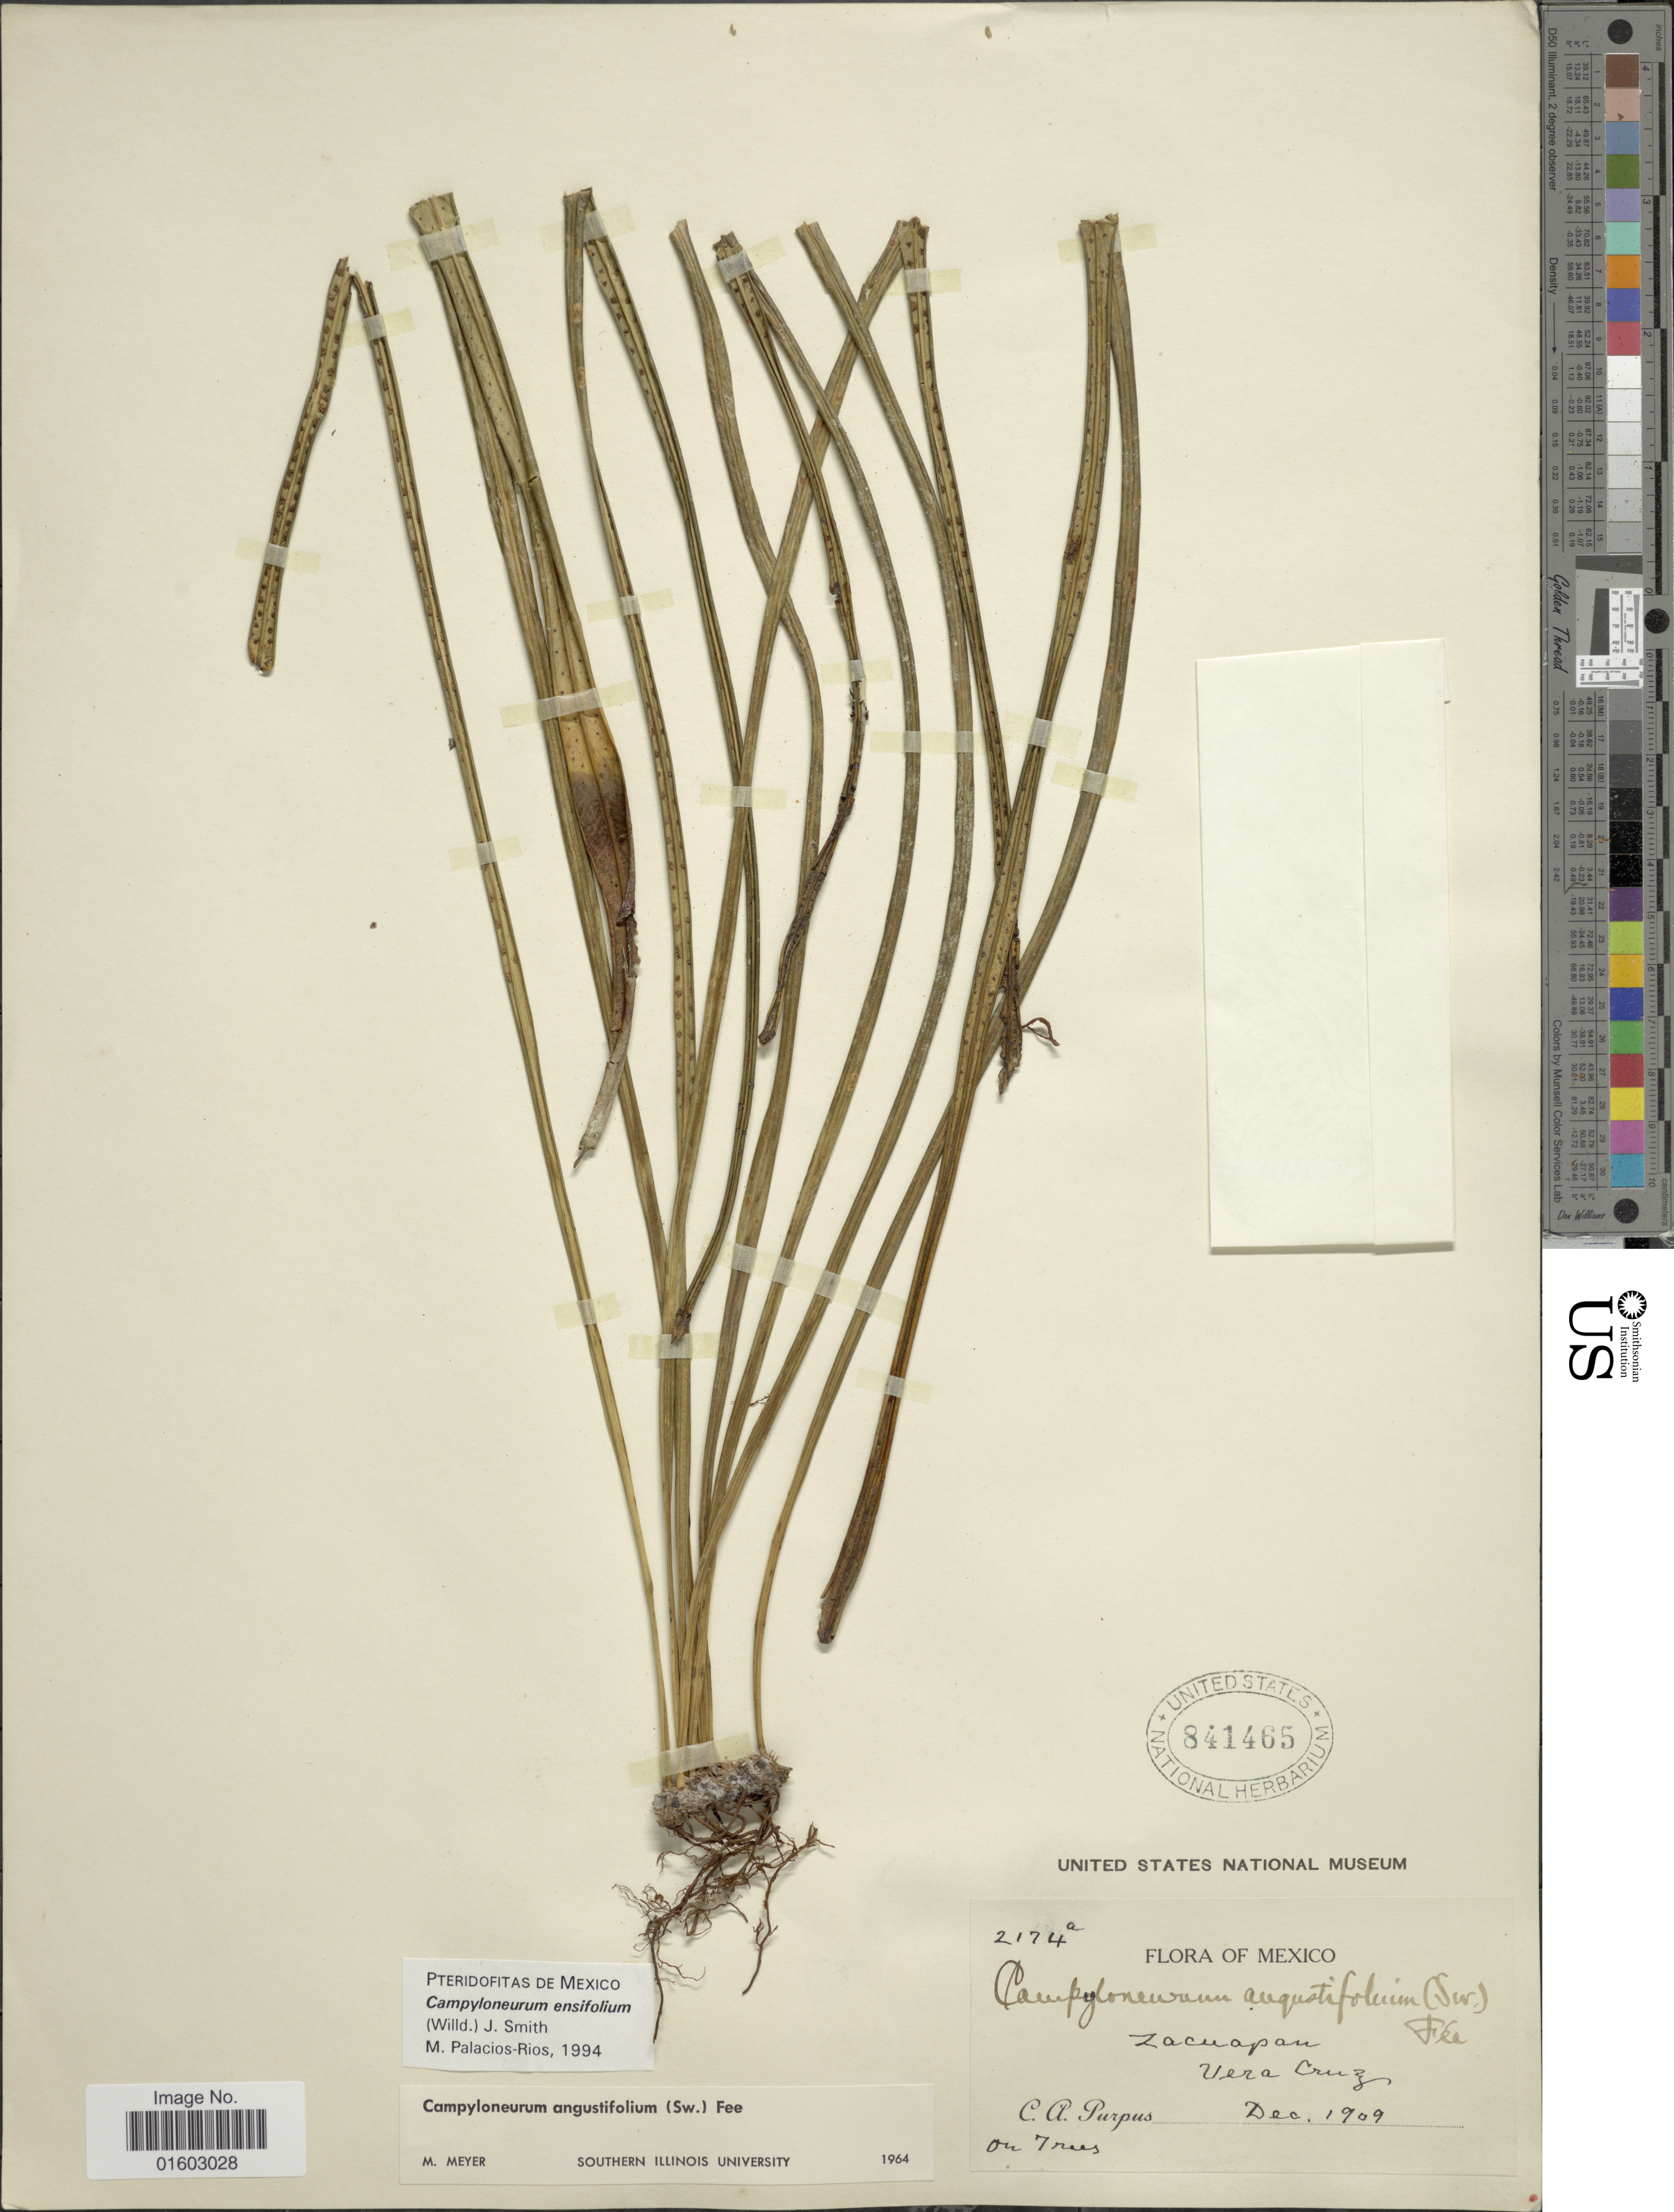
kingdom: Plantae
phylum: Tracheophyta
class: Polypodiopsida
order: Polypodiales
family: Polypodiaceae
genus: Campyloneurum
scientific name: Campyloneurum ensifolium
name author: (Willd.) J. Sm.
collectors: C. A. Purpus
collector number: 2174a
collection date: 1909-12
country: Mexico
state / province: Veracruz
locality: Zacuapan, Vera Cruz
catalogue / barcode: US 841465